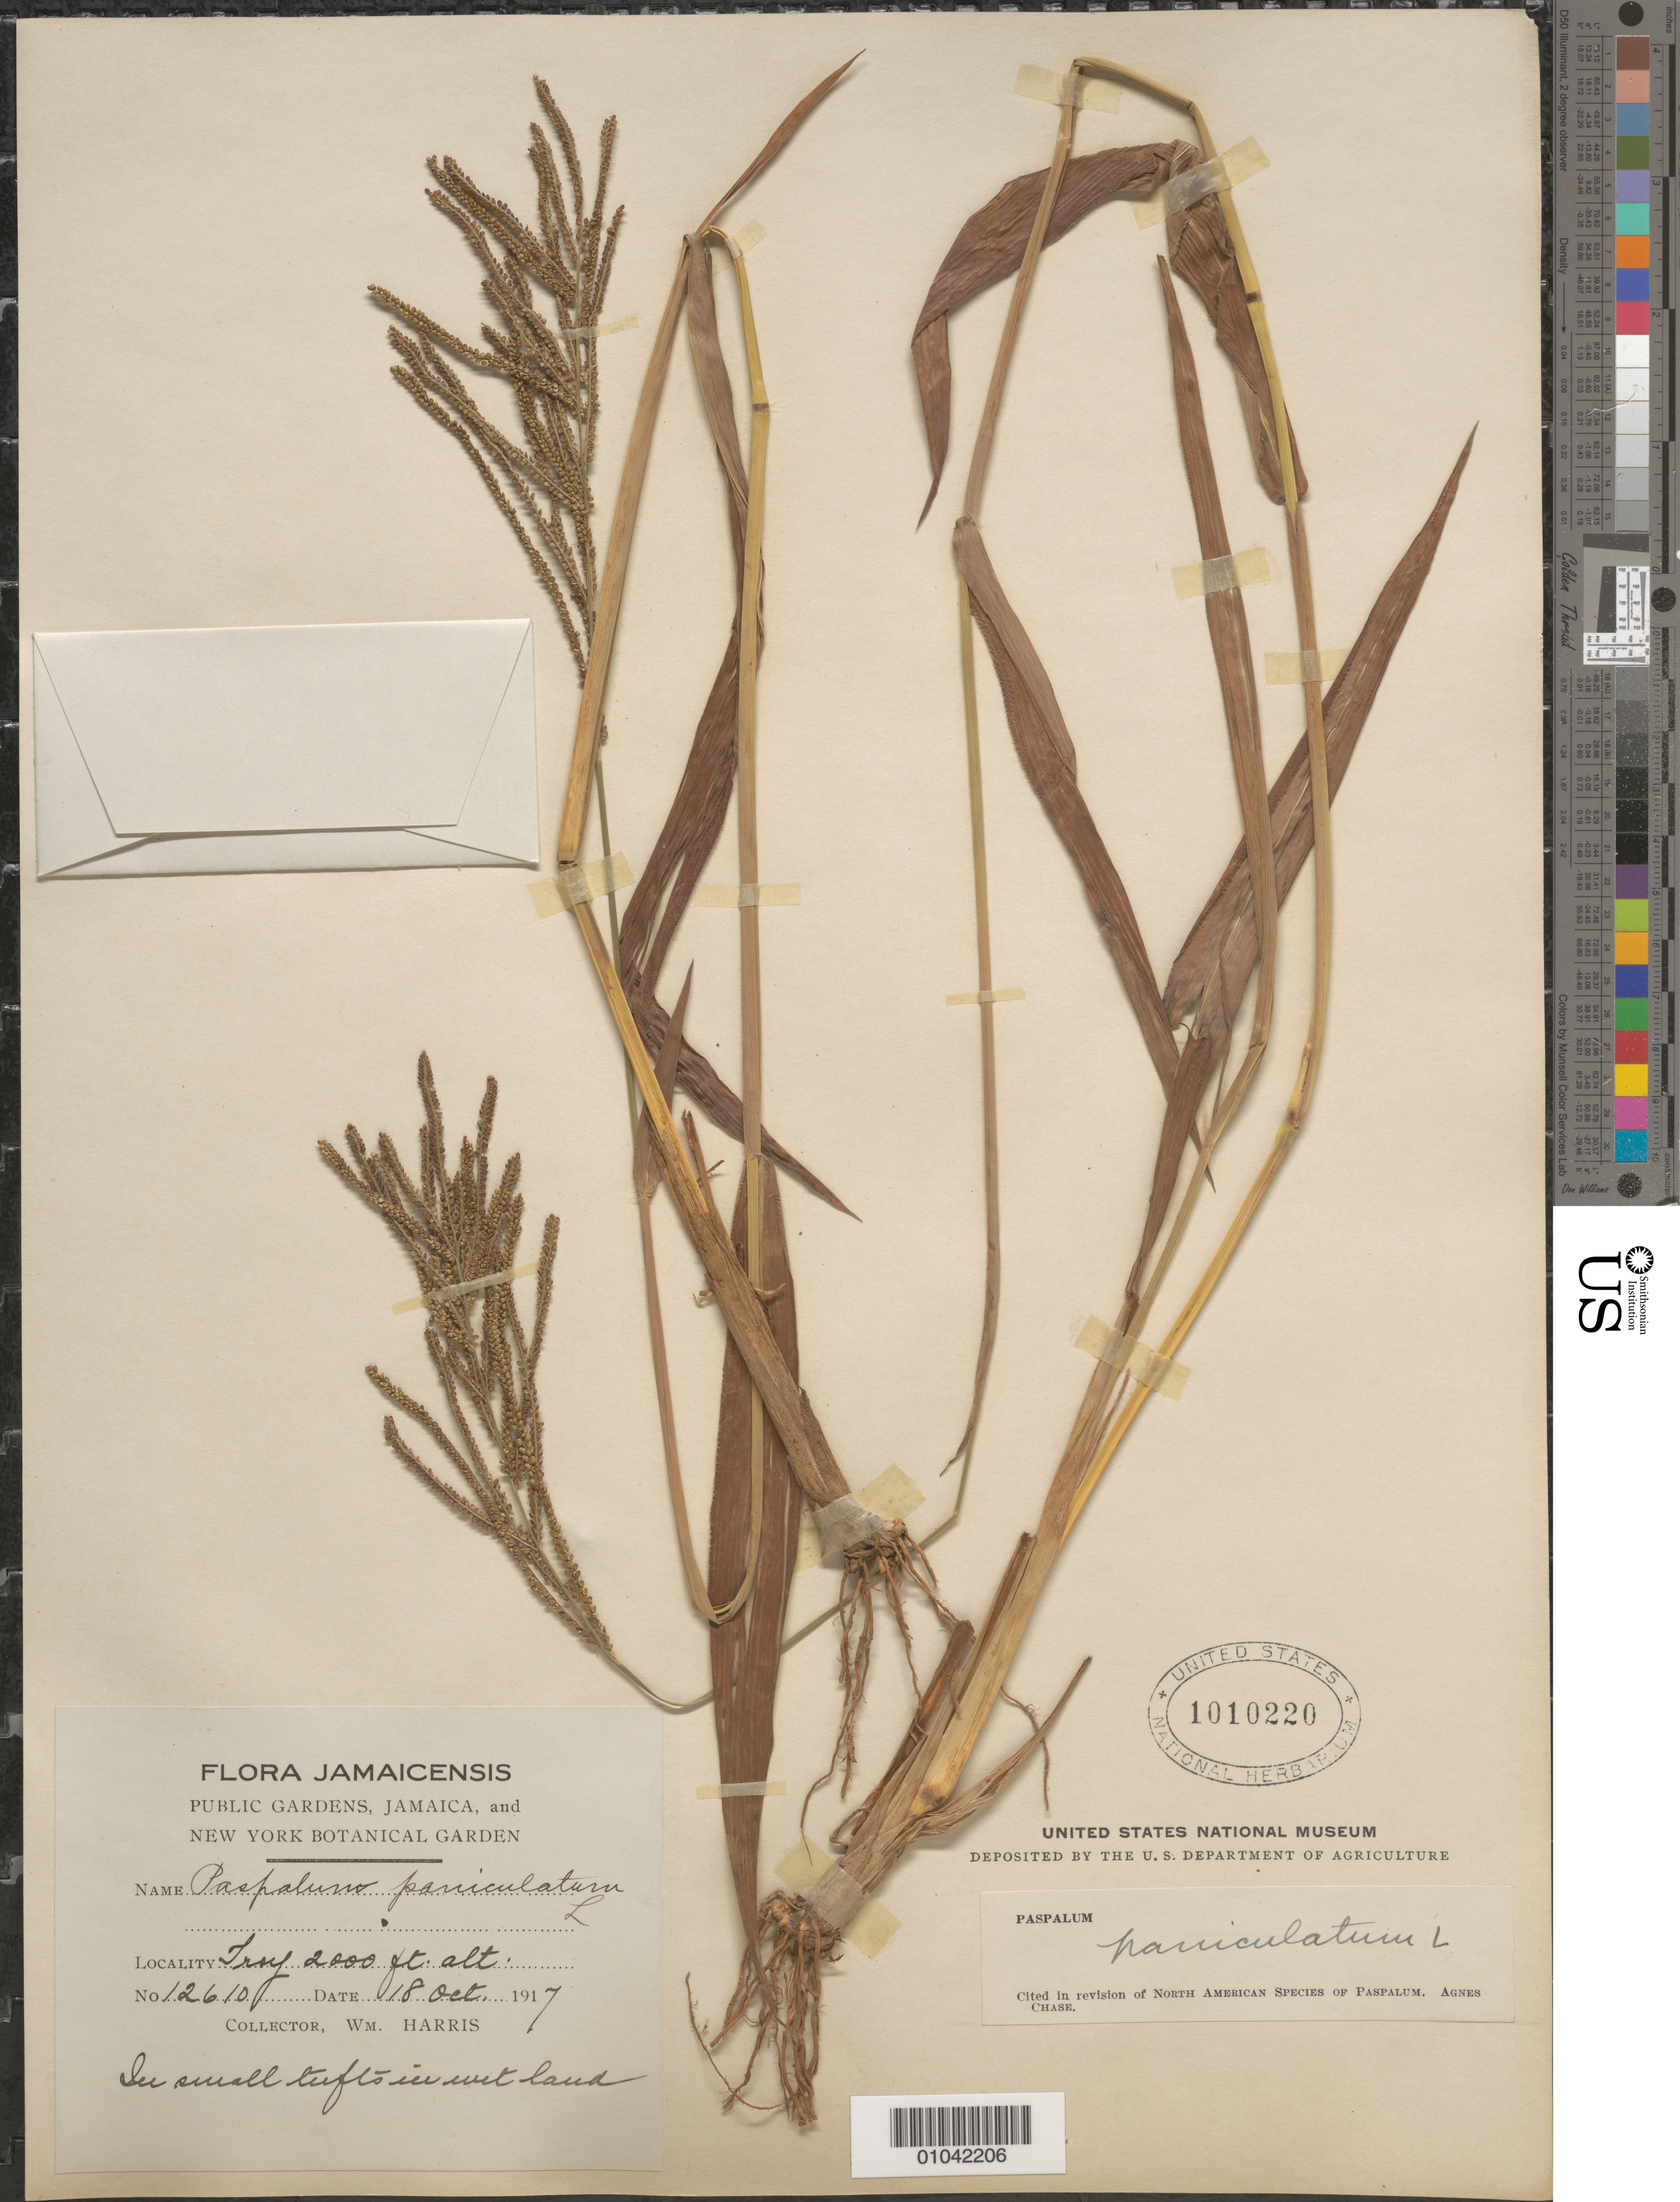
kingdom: Plantae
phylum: Tracheophyta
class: Liliopsida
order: Poales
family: Poaceae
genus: Paspalum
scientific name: Paspalum paniculatum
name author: L.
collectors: W. Harris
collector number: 12610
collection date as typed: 18 Oct 1917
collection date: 1917-10-18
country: Jamaica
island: Jamaica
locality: Troy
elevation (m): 610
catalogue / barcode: US 1010220